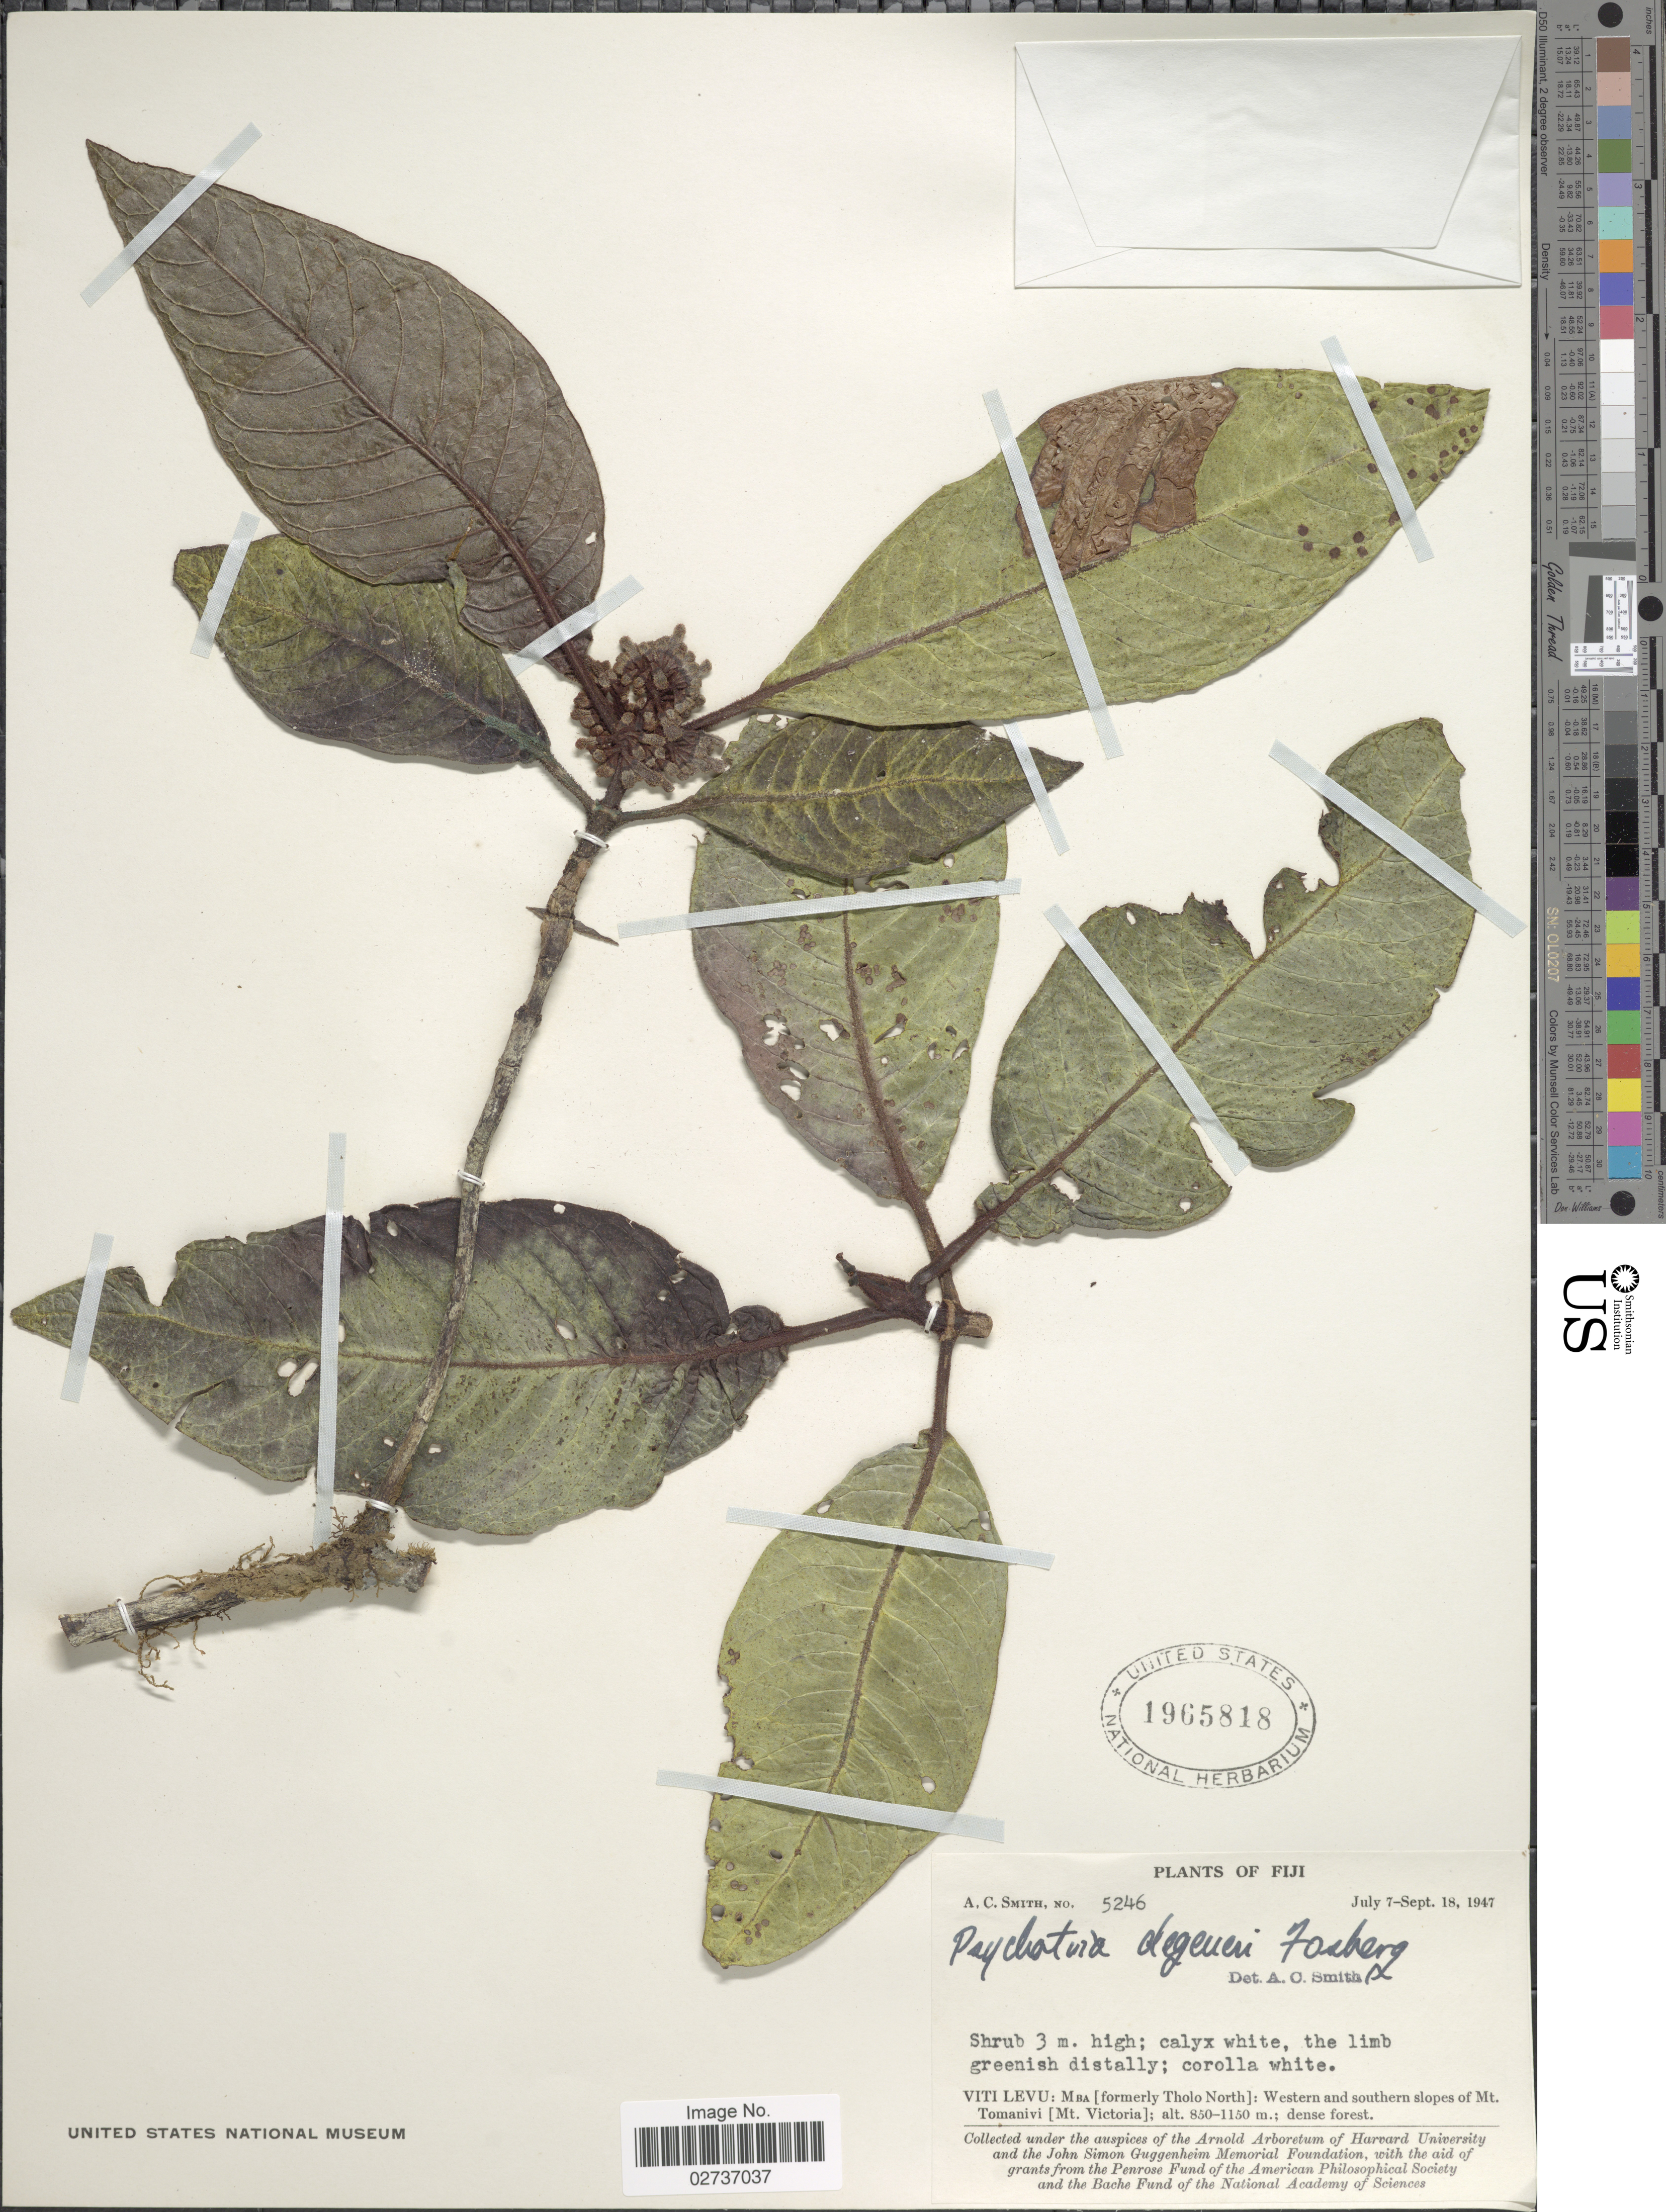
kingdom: Plantae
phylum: Tracheophyta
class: Magnoliopsida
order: Gentianales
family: Rubiaceae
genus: Psychotria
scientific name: Psychotria storckii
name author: Seem.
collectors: A. C. Smith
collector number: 5246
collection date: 1947-07-07/1947-09-18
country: Fiji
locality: Viti Levu: Mba [formerly Tholo North]: Western and southern slopes of Mt. Tomanivi [Mt. Victoria]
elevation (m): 850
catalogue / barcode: US 1965818